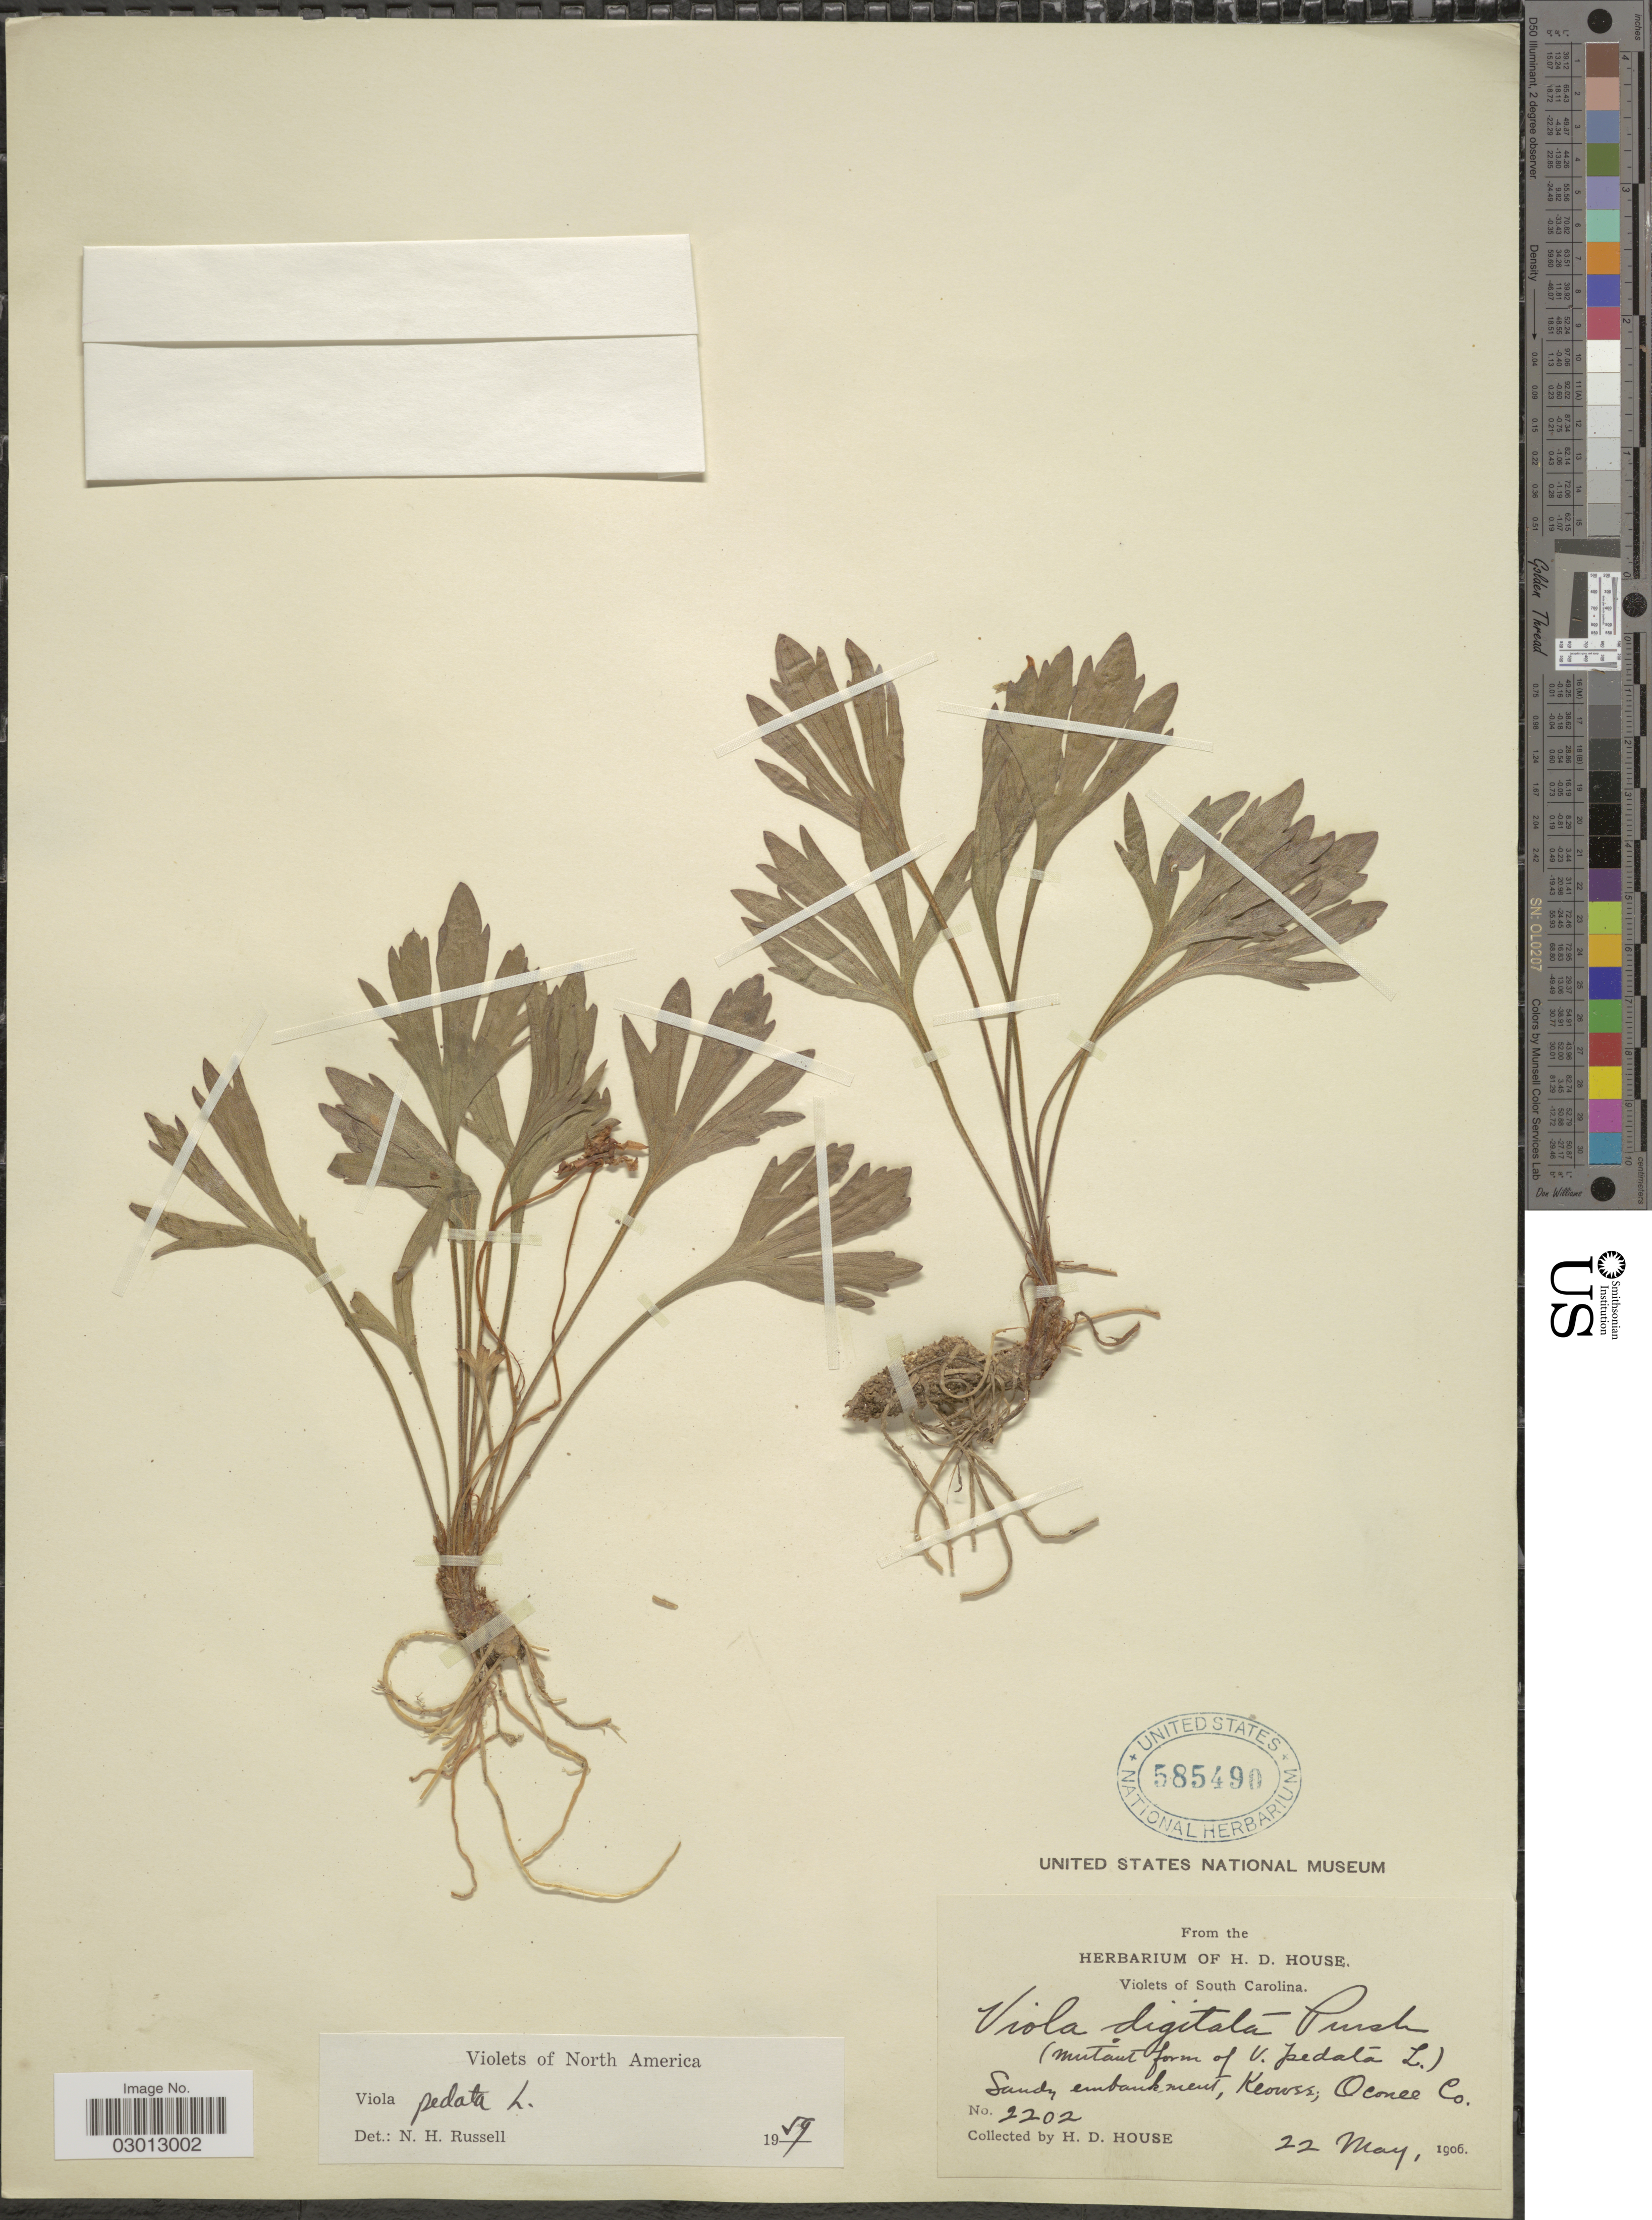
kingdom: Plantae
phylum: Tracheophyta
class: Magnoliopsida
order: Malpighiales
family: Violaceae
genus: Viola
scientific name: Viola pedata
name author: L.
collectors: H. D. House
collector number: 2202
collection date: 1906-05-22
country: United States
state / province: South Carolina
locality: Sandy embankment, Keouss; Oconee Co.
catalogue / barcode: US 585490